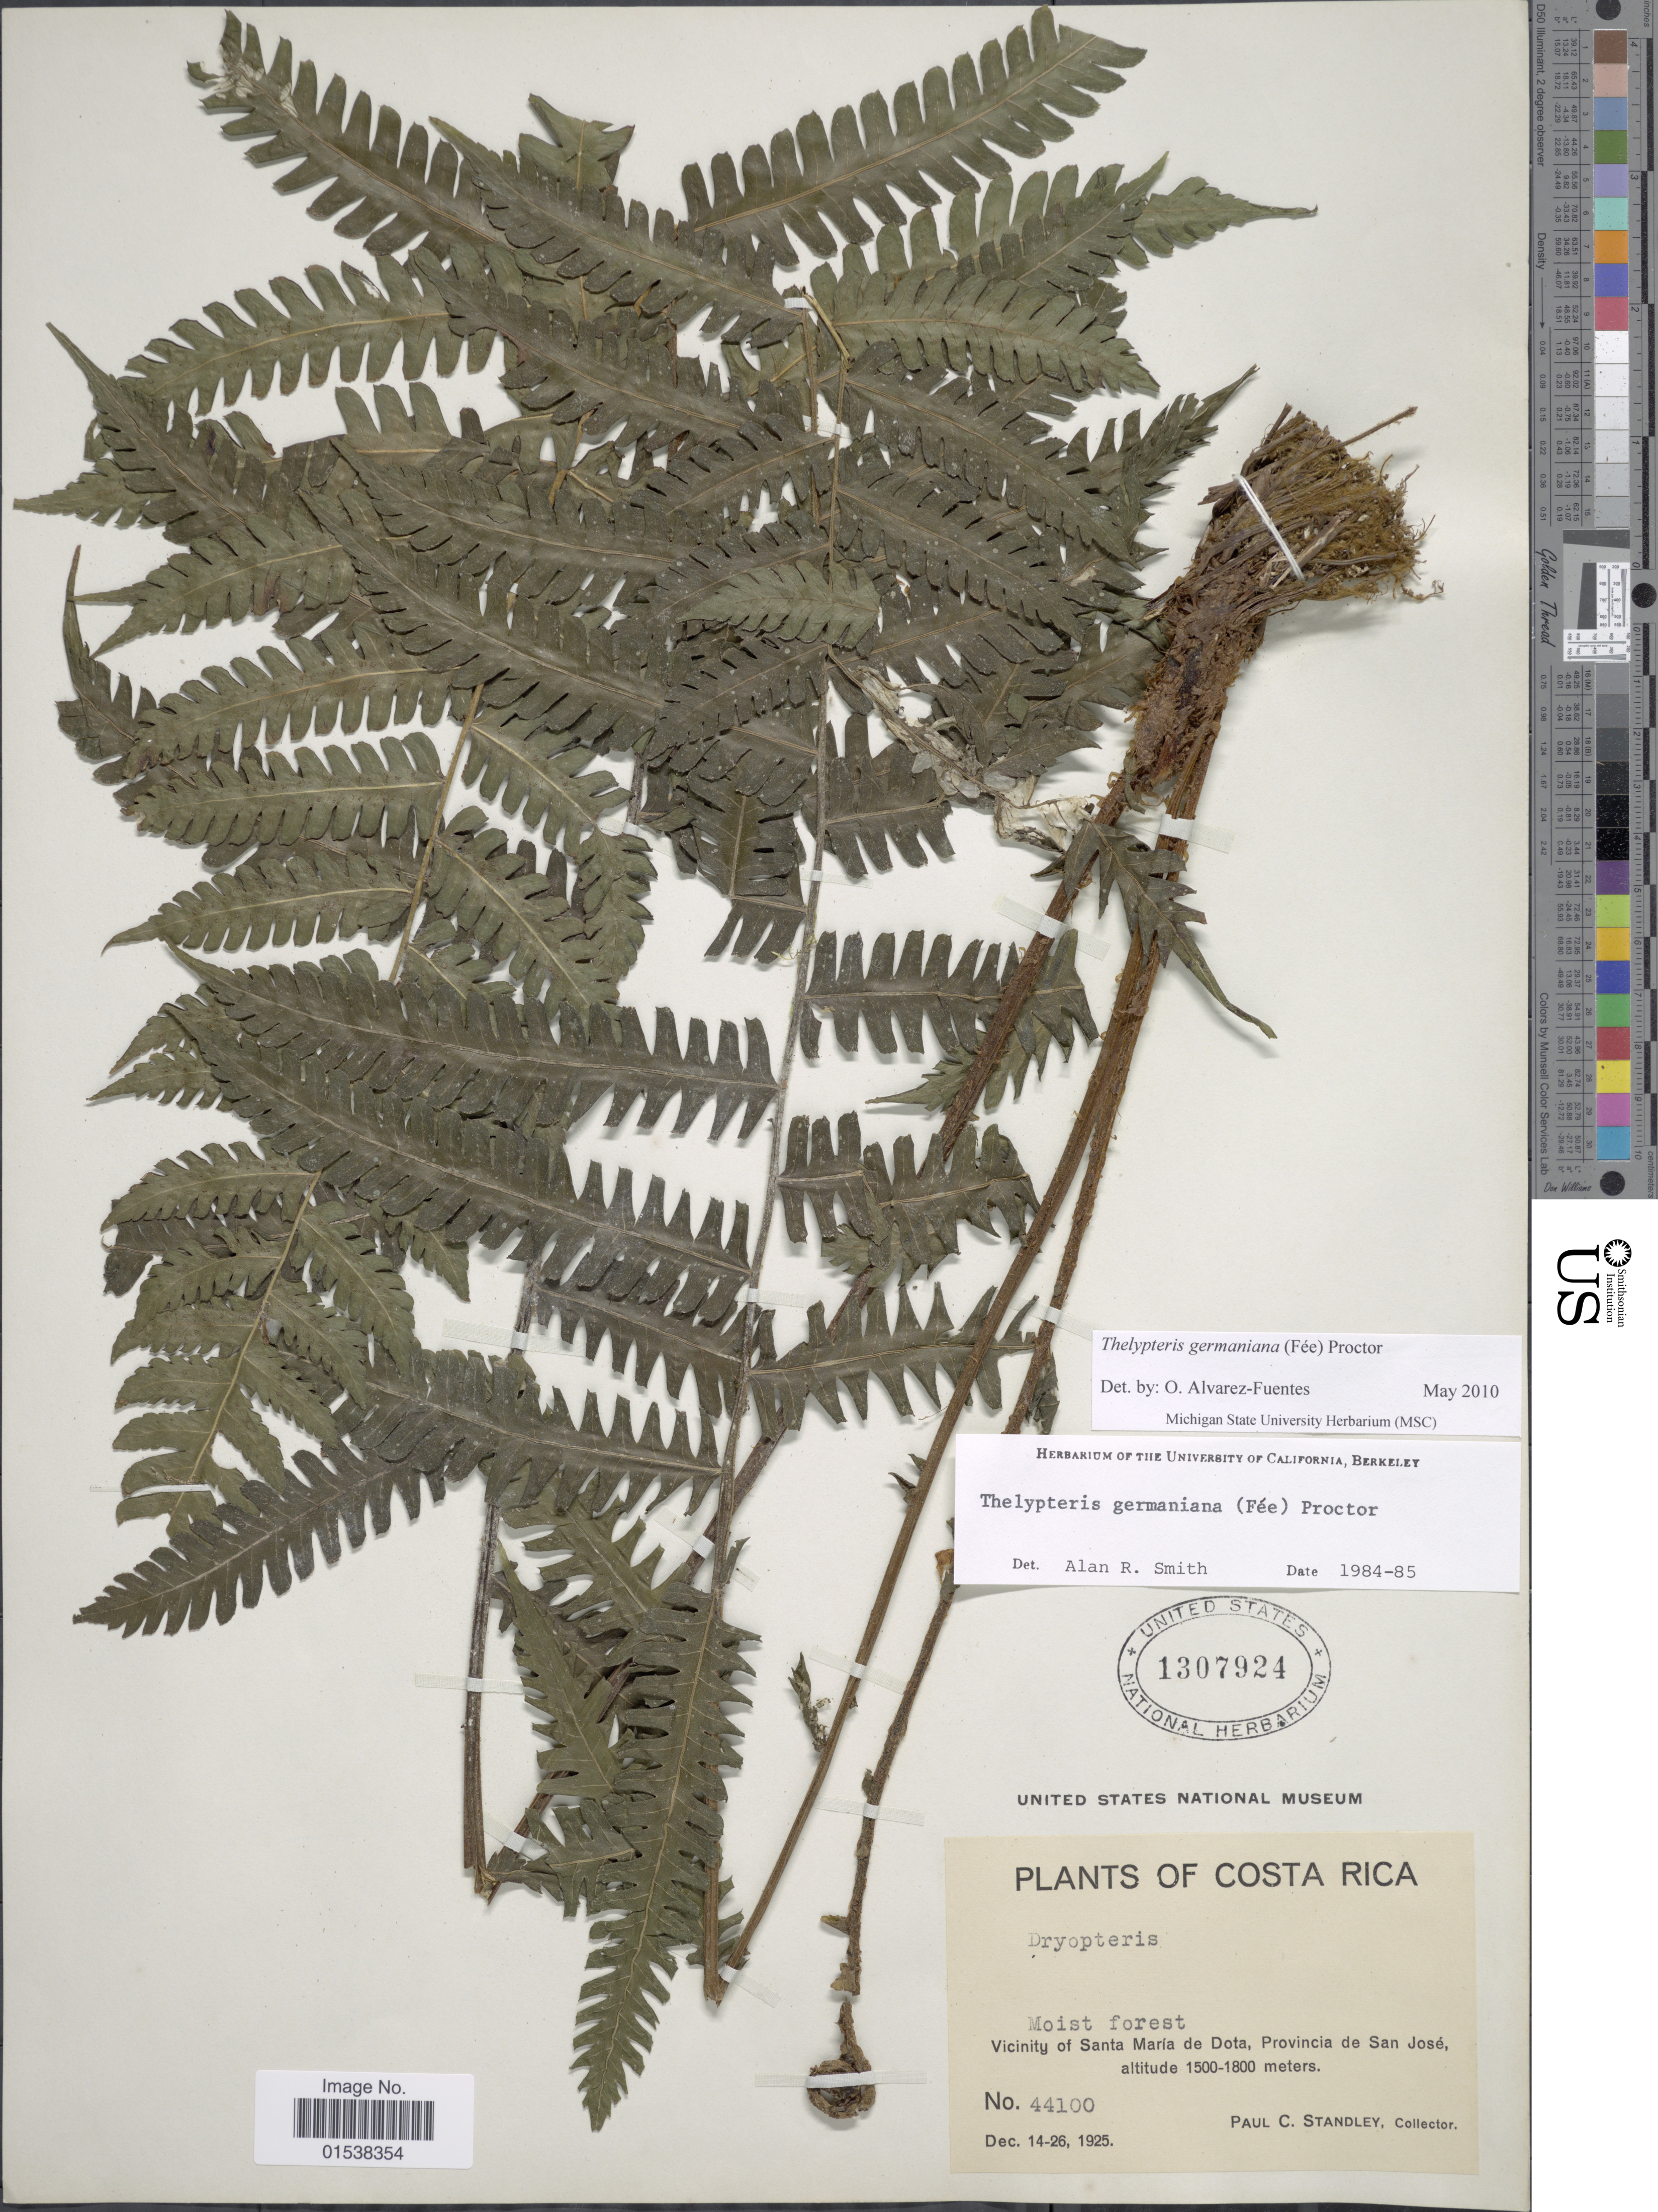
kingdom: Plantae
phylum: Tracheophyta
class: Polypodiopsida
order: Polypodiales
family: Thelypteridaceae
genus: Amauropelta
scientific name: Amauropelta germaniana (Fée) comb. nov., ined. 2015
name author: (Fée)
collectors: P. C. Standley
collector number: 44100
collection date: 1925-12-14/1925-12-26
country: Costa Rica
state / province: San José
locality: Vicinity of Santa Maria de Dota, Provincia de San Jose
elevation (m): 1500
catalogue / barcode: US 1307924